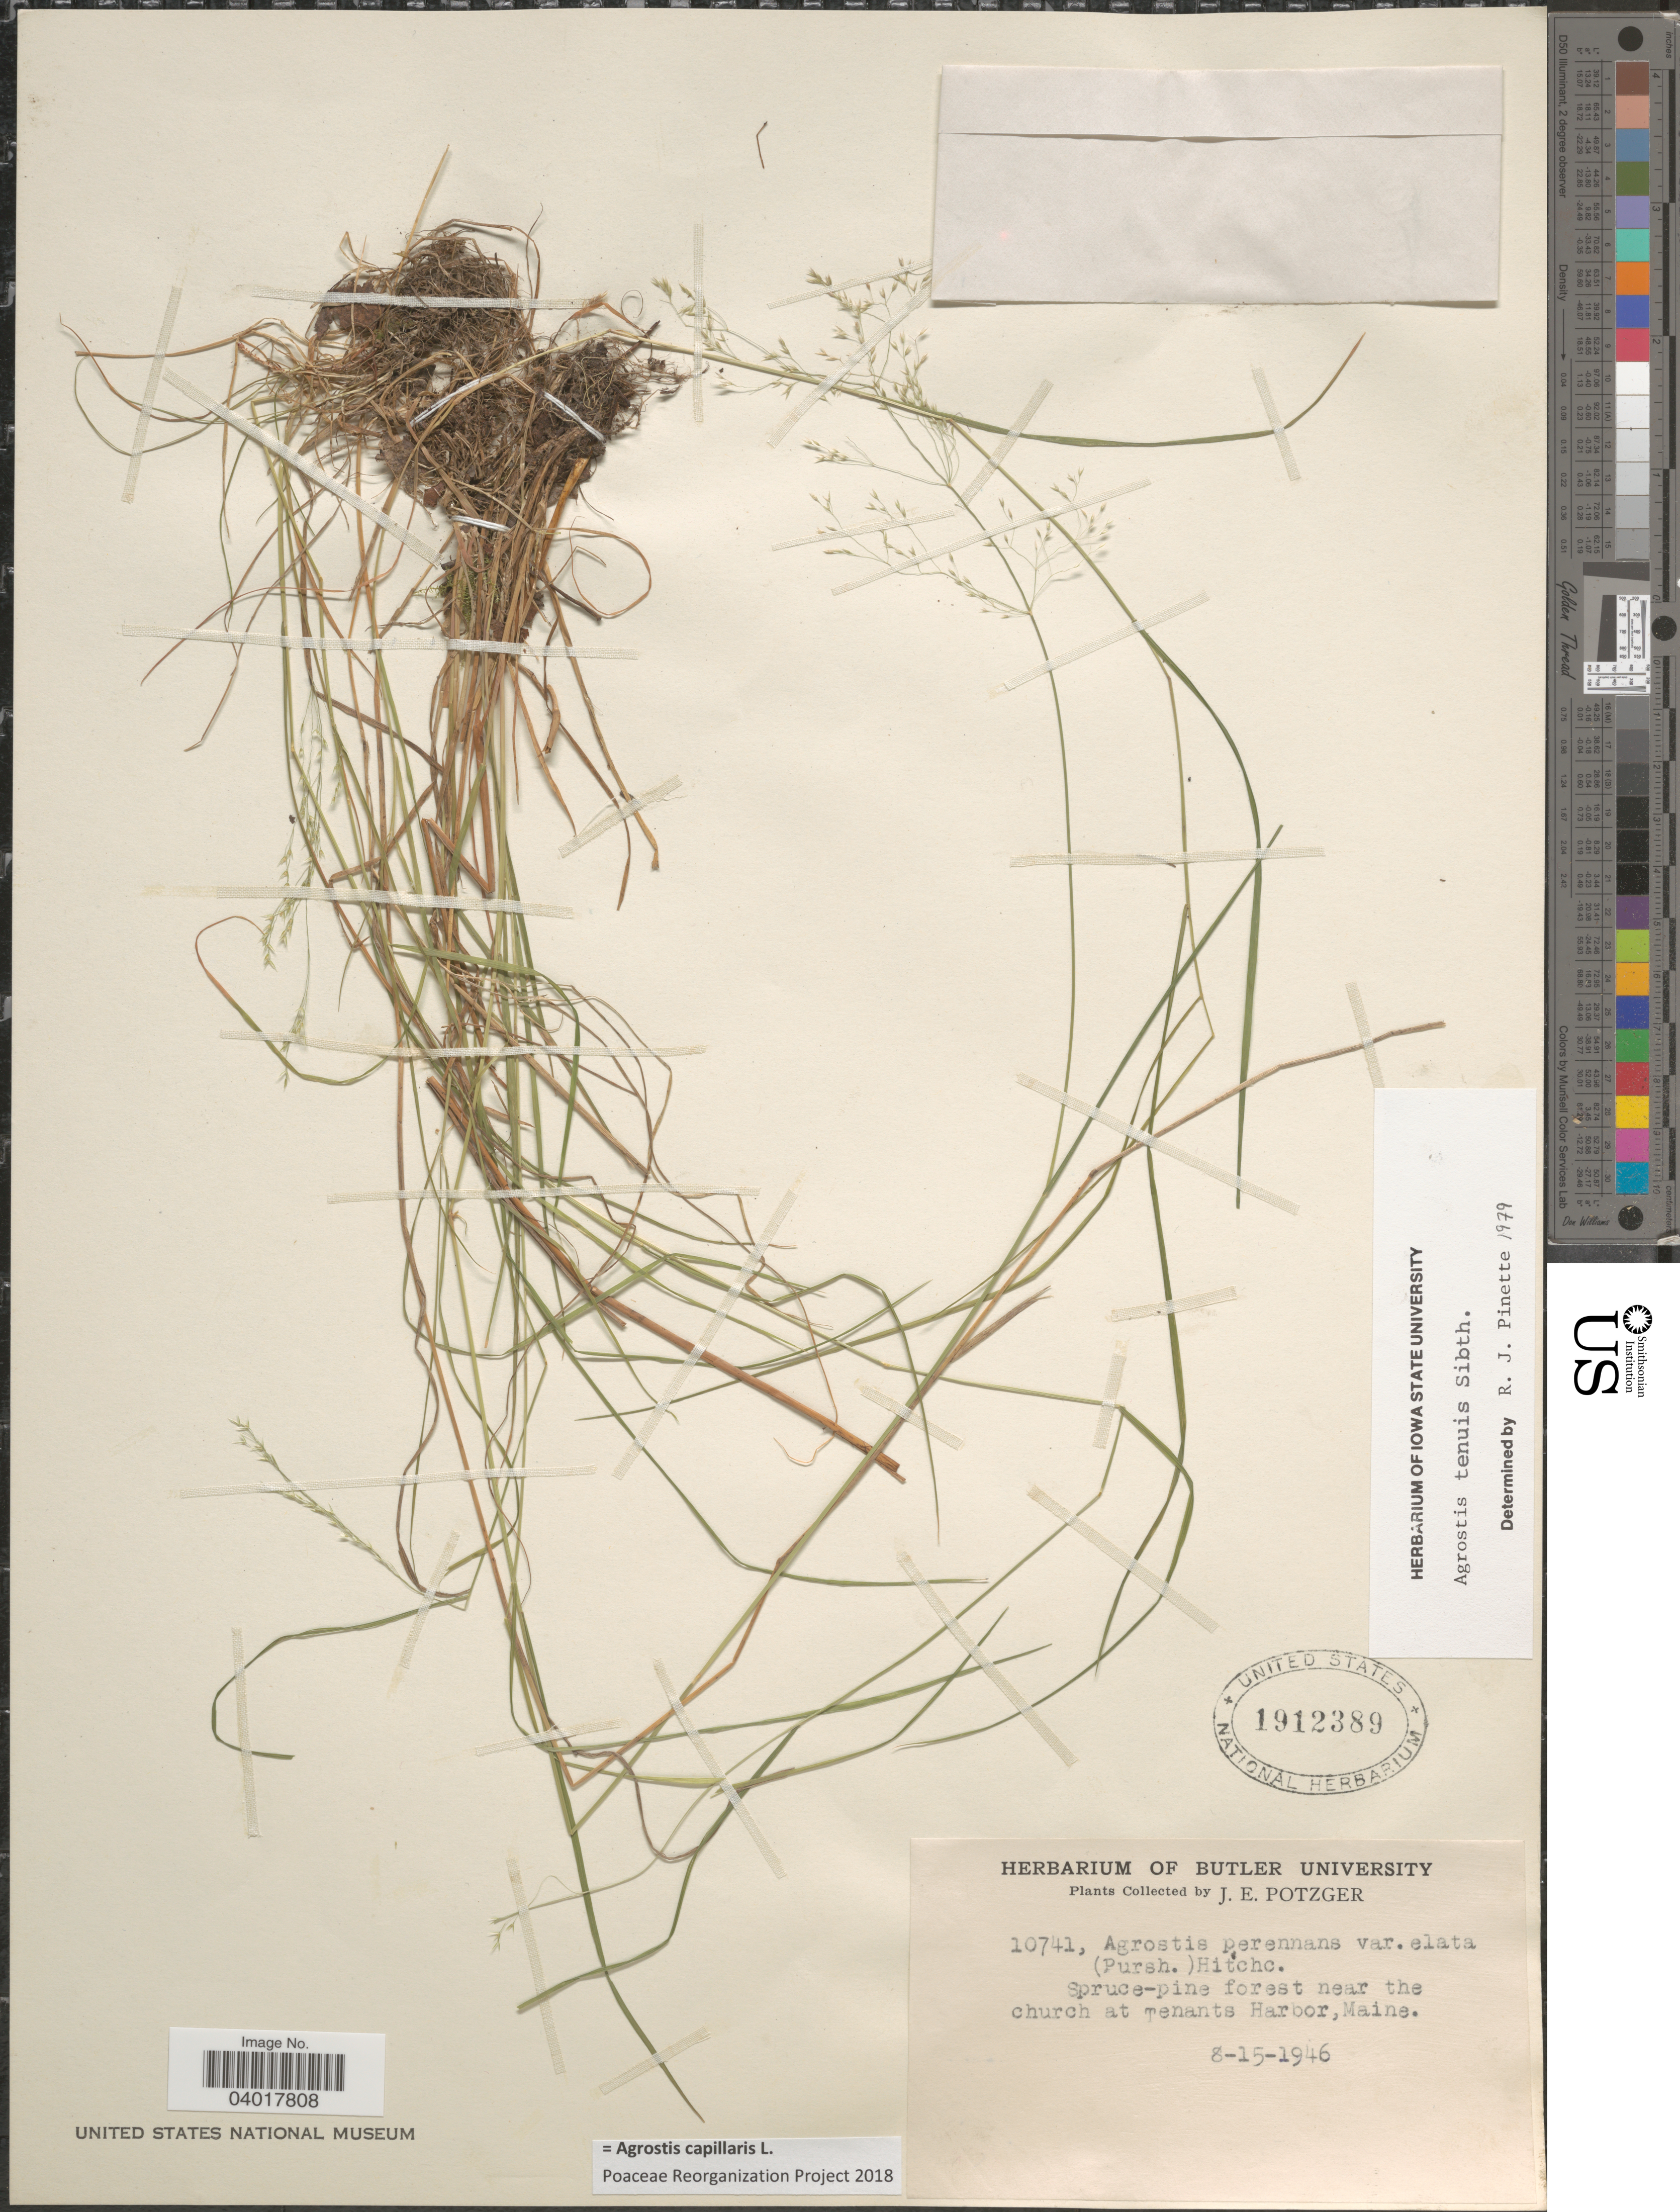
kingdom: Plantae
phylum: Tracheophyta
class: Liliopsida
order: Poales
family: Poaceae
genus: Agrostis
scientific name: Agrostis capillaris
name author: L.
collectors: J. Potzger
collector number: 10741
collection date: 1946-08-15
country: United States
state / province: Maine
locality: Spruce-pine forest near the church at Tenants Harbor.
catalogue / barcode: US 1912389